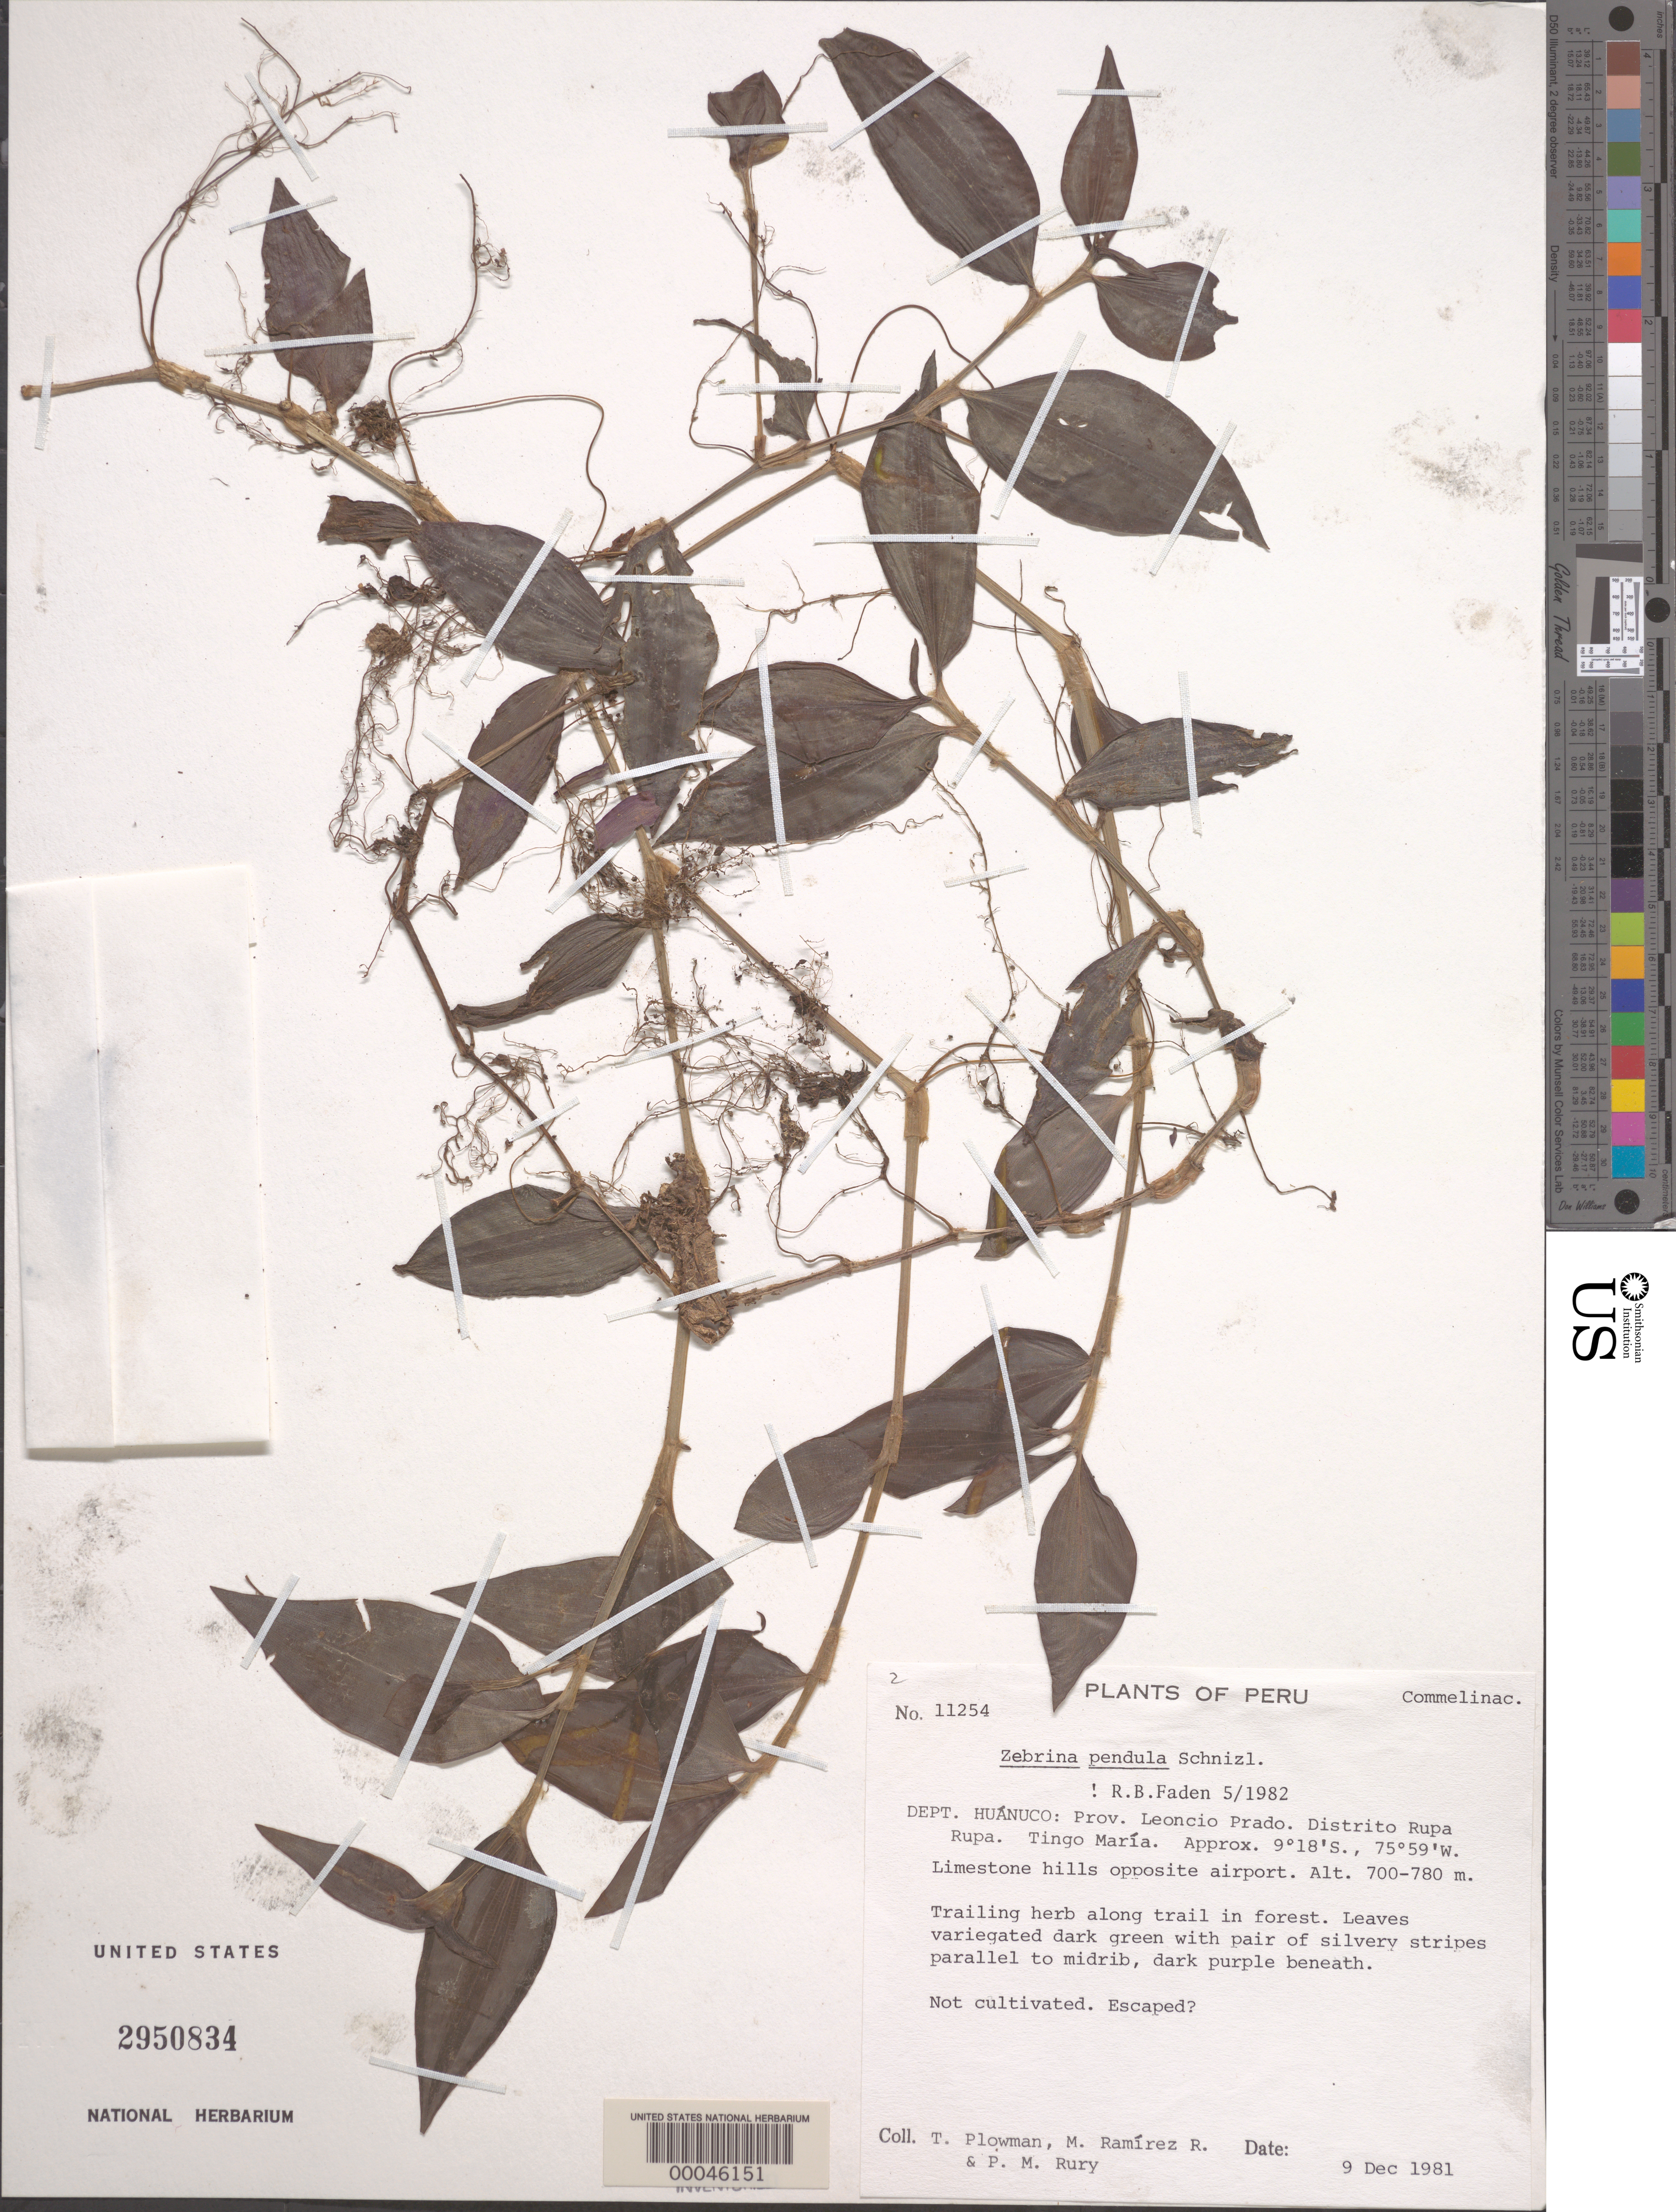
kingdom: Plantae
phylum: Tracheophyta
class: Liliopsida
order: Commelinales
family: Commelinaceae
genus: Tradescantia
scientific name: Tradescantia zebrina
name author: Bosse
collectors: T. Plowman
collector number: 11254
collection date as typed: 09 Dec 1981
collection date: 1981-12-09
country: Peru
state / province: Huánuco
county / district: Leoncio Prado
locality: Tingo María, Rupa Rupa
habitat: Trail on limestone hills, forest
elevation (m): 700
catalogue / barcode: US 2950834